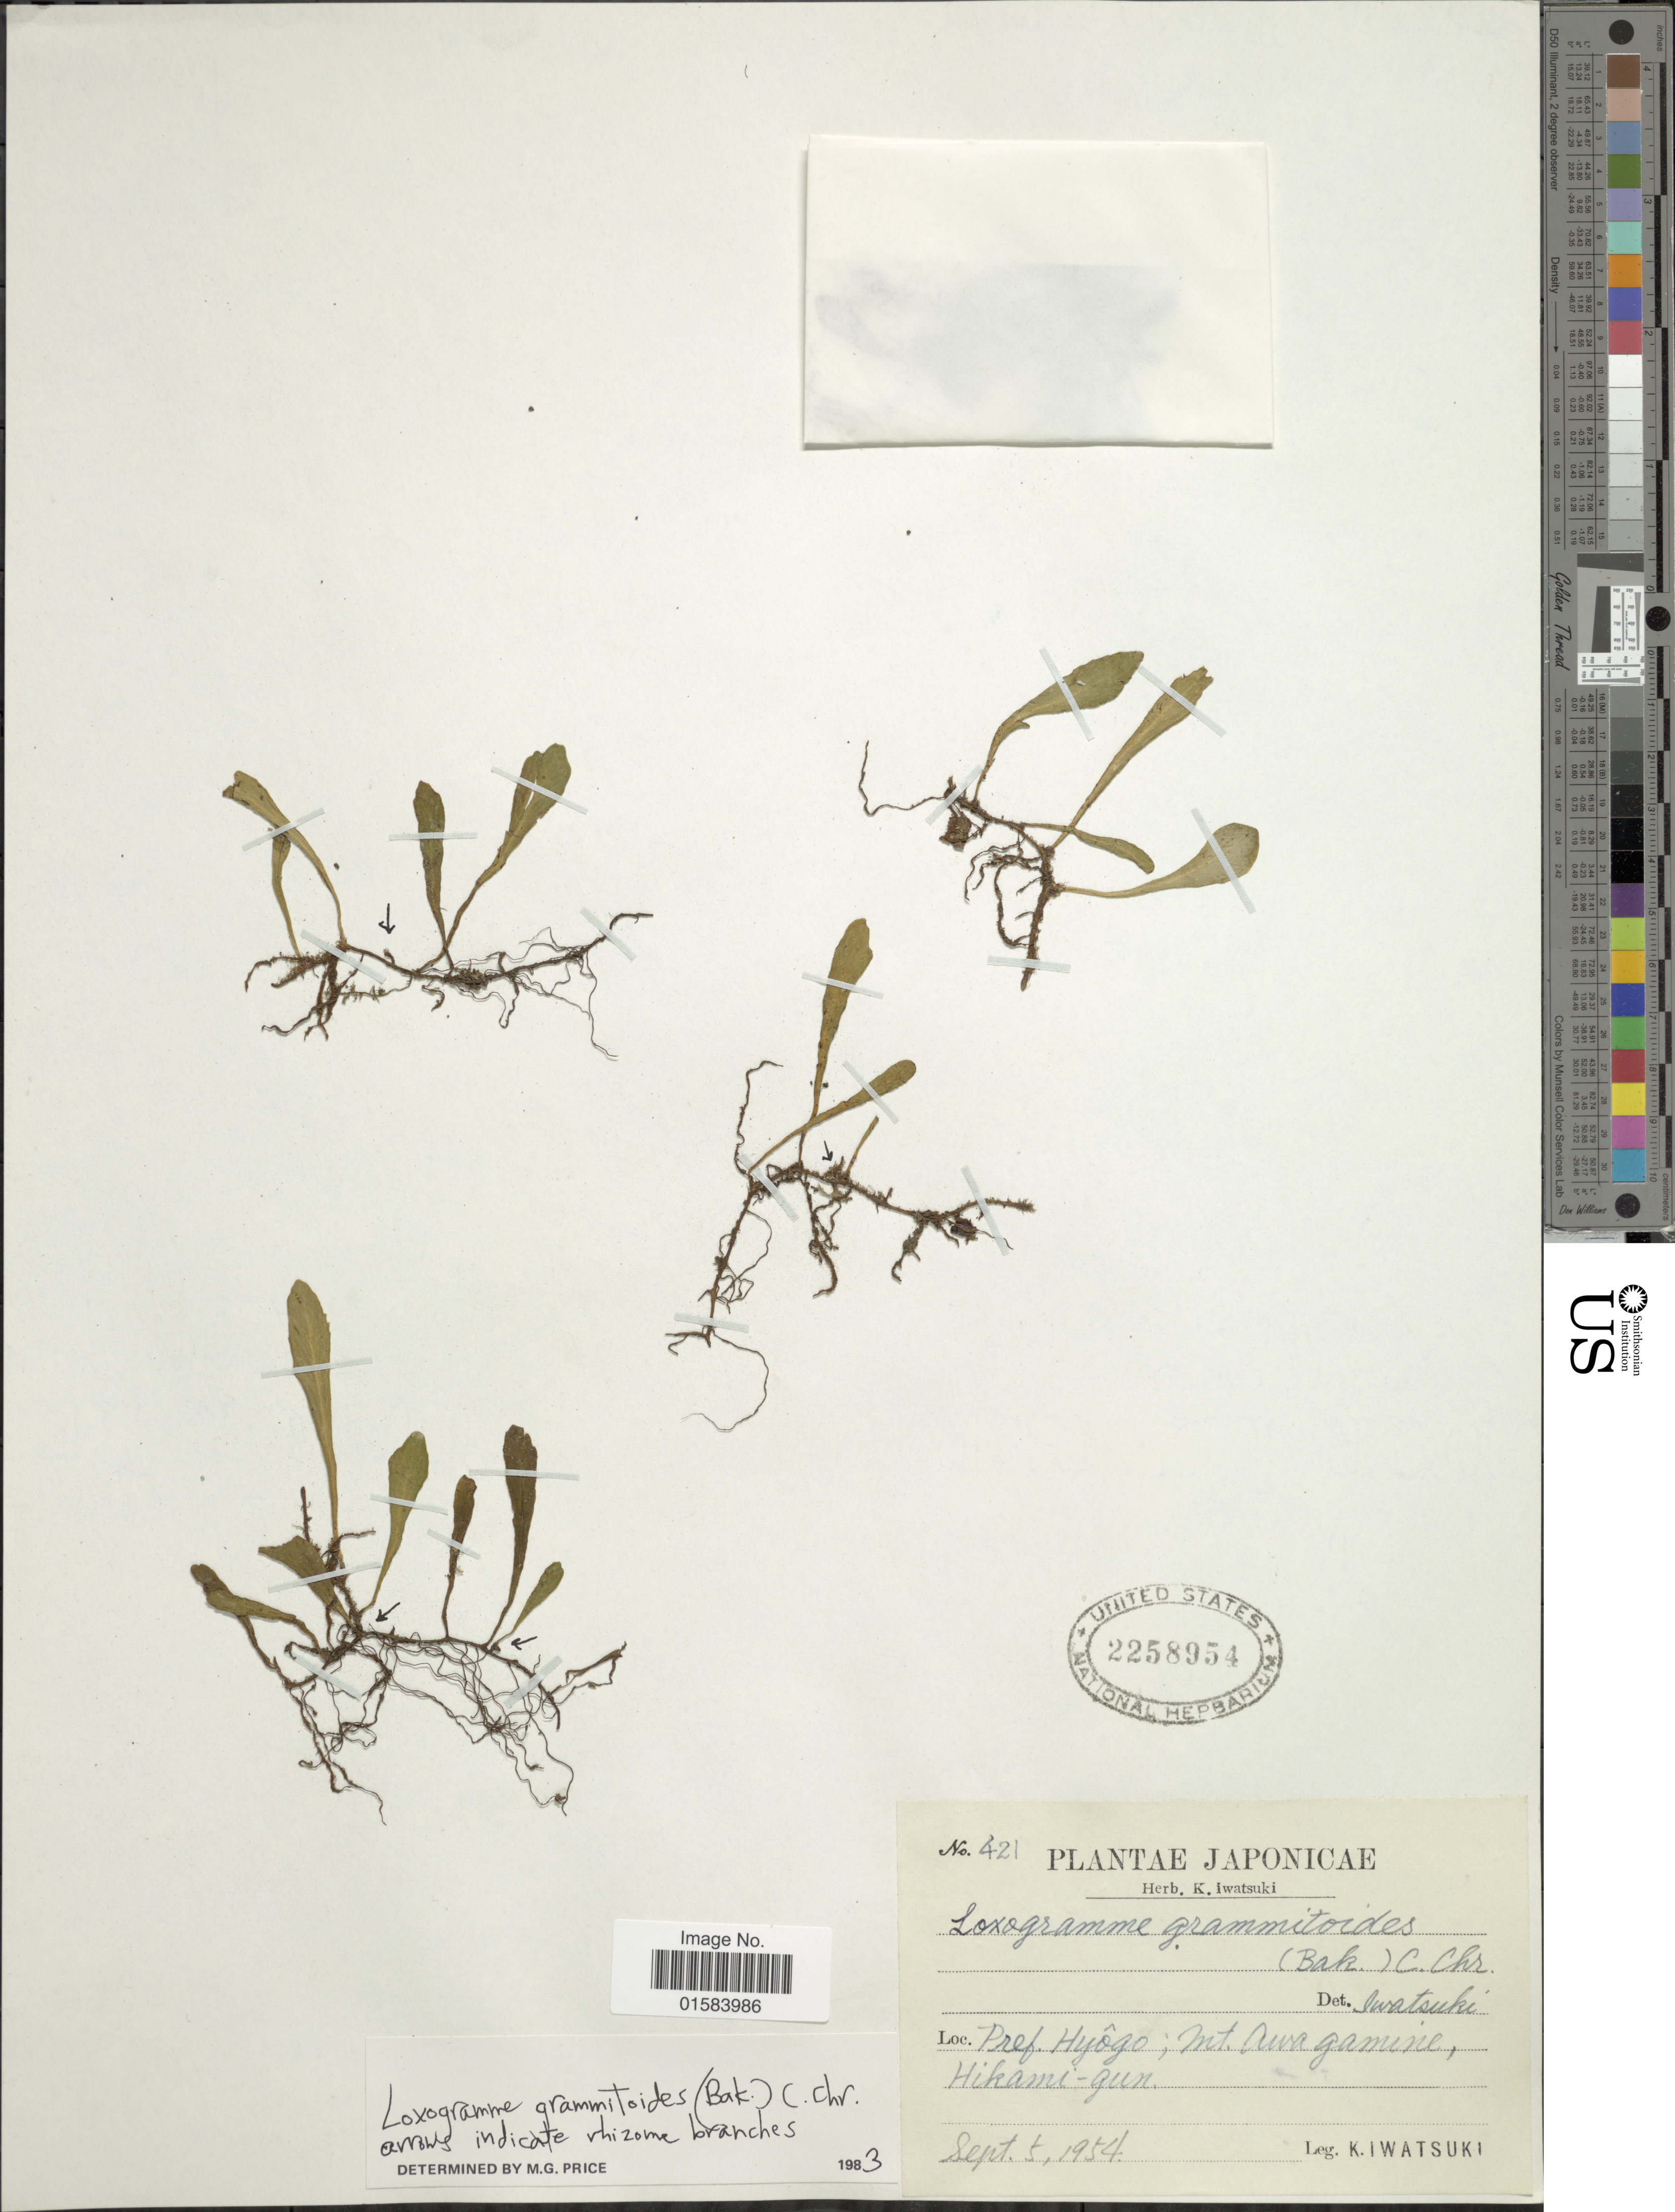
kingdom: Plantae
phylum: Tracheophyta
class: Polypodiopsida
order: Polypodiales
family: Polypodiaceae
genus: Loxogramme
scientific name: Loxogramme grammitoides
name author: (Baker) C. Chr.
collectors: K. Iwatsuki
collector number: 421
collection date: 1954-09-05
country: Japan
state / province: Hyogo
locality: Pref. Hyógo; Mt Awagamine, Hikami-gun.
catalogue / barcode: US 2258954